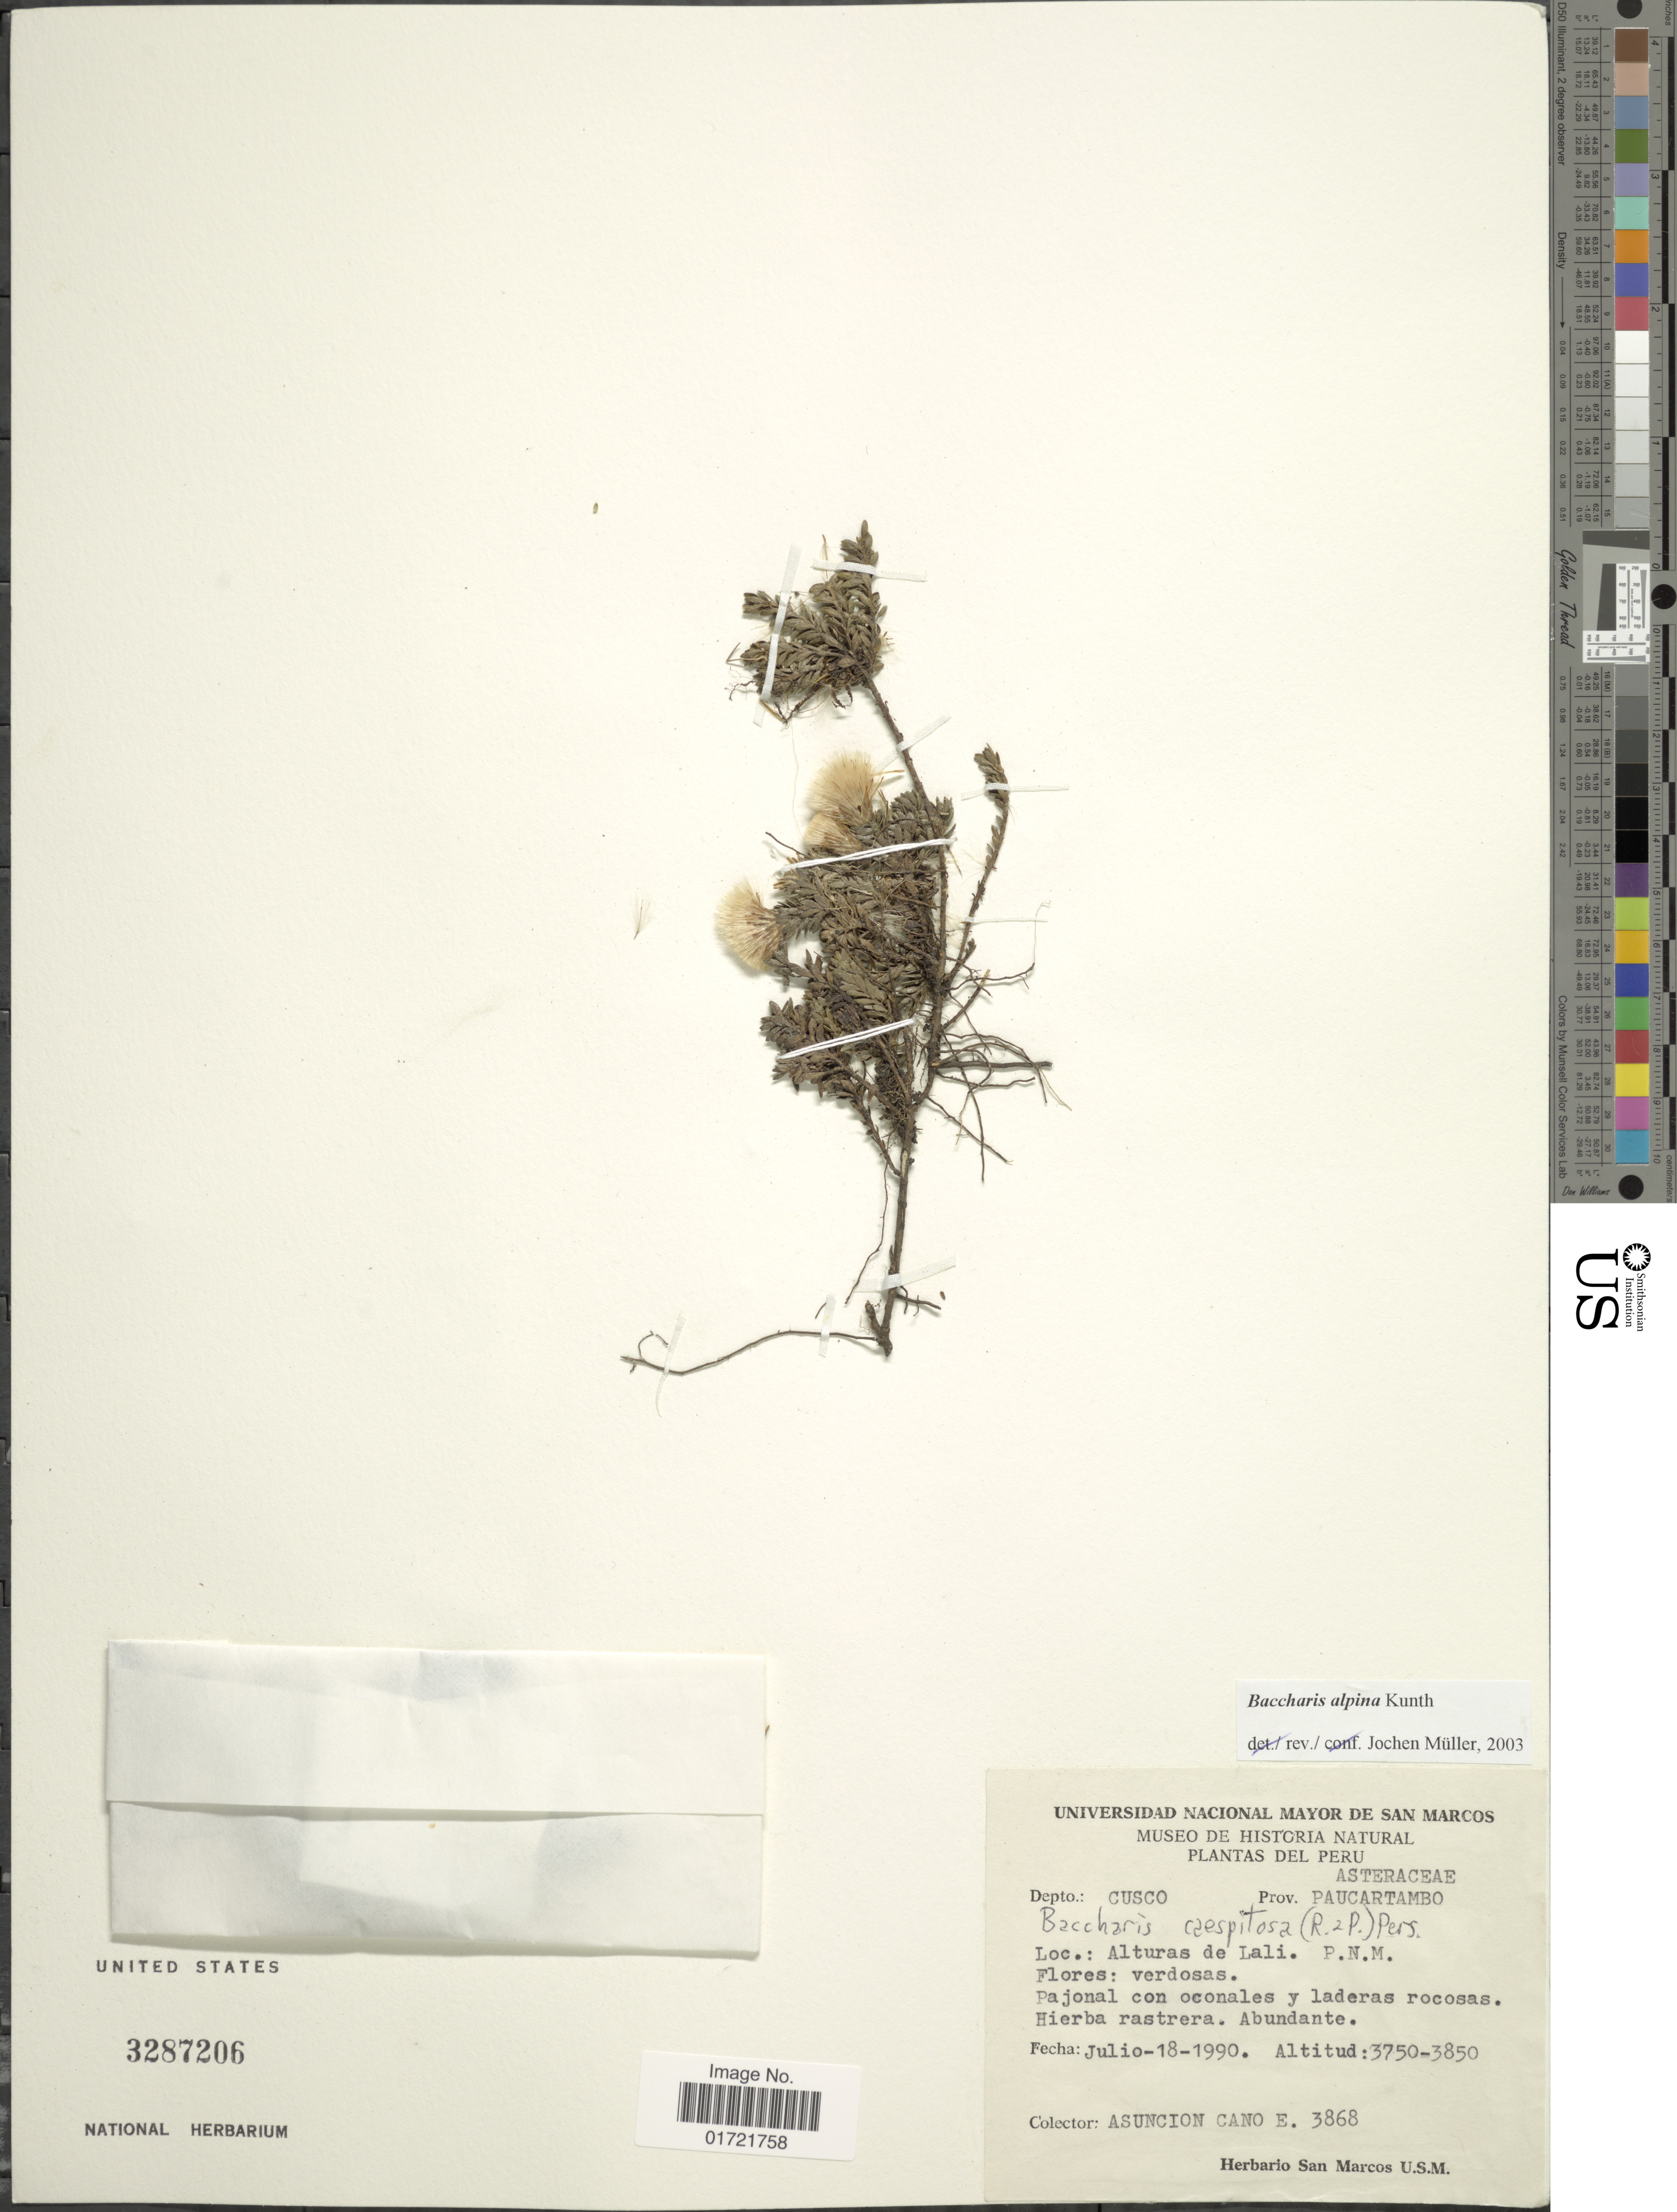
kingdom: Plantae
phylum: Tracheophyta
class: Magnoliopsida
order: Asterales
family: Asteraceae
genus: Baccharis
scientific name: Baccharis alpina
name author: Kunth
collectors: A. Cano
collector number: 3868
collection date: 1990-07-18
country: Peru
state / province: Cusco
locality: Depto.: Cusco, Prov.: Paucartambo, Alturas de Lali, P. N. M.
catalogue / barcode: US 3287206